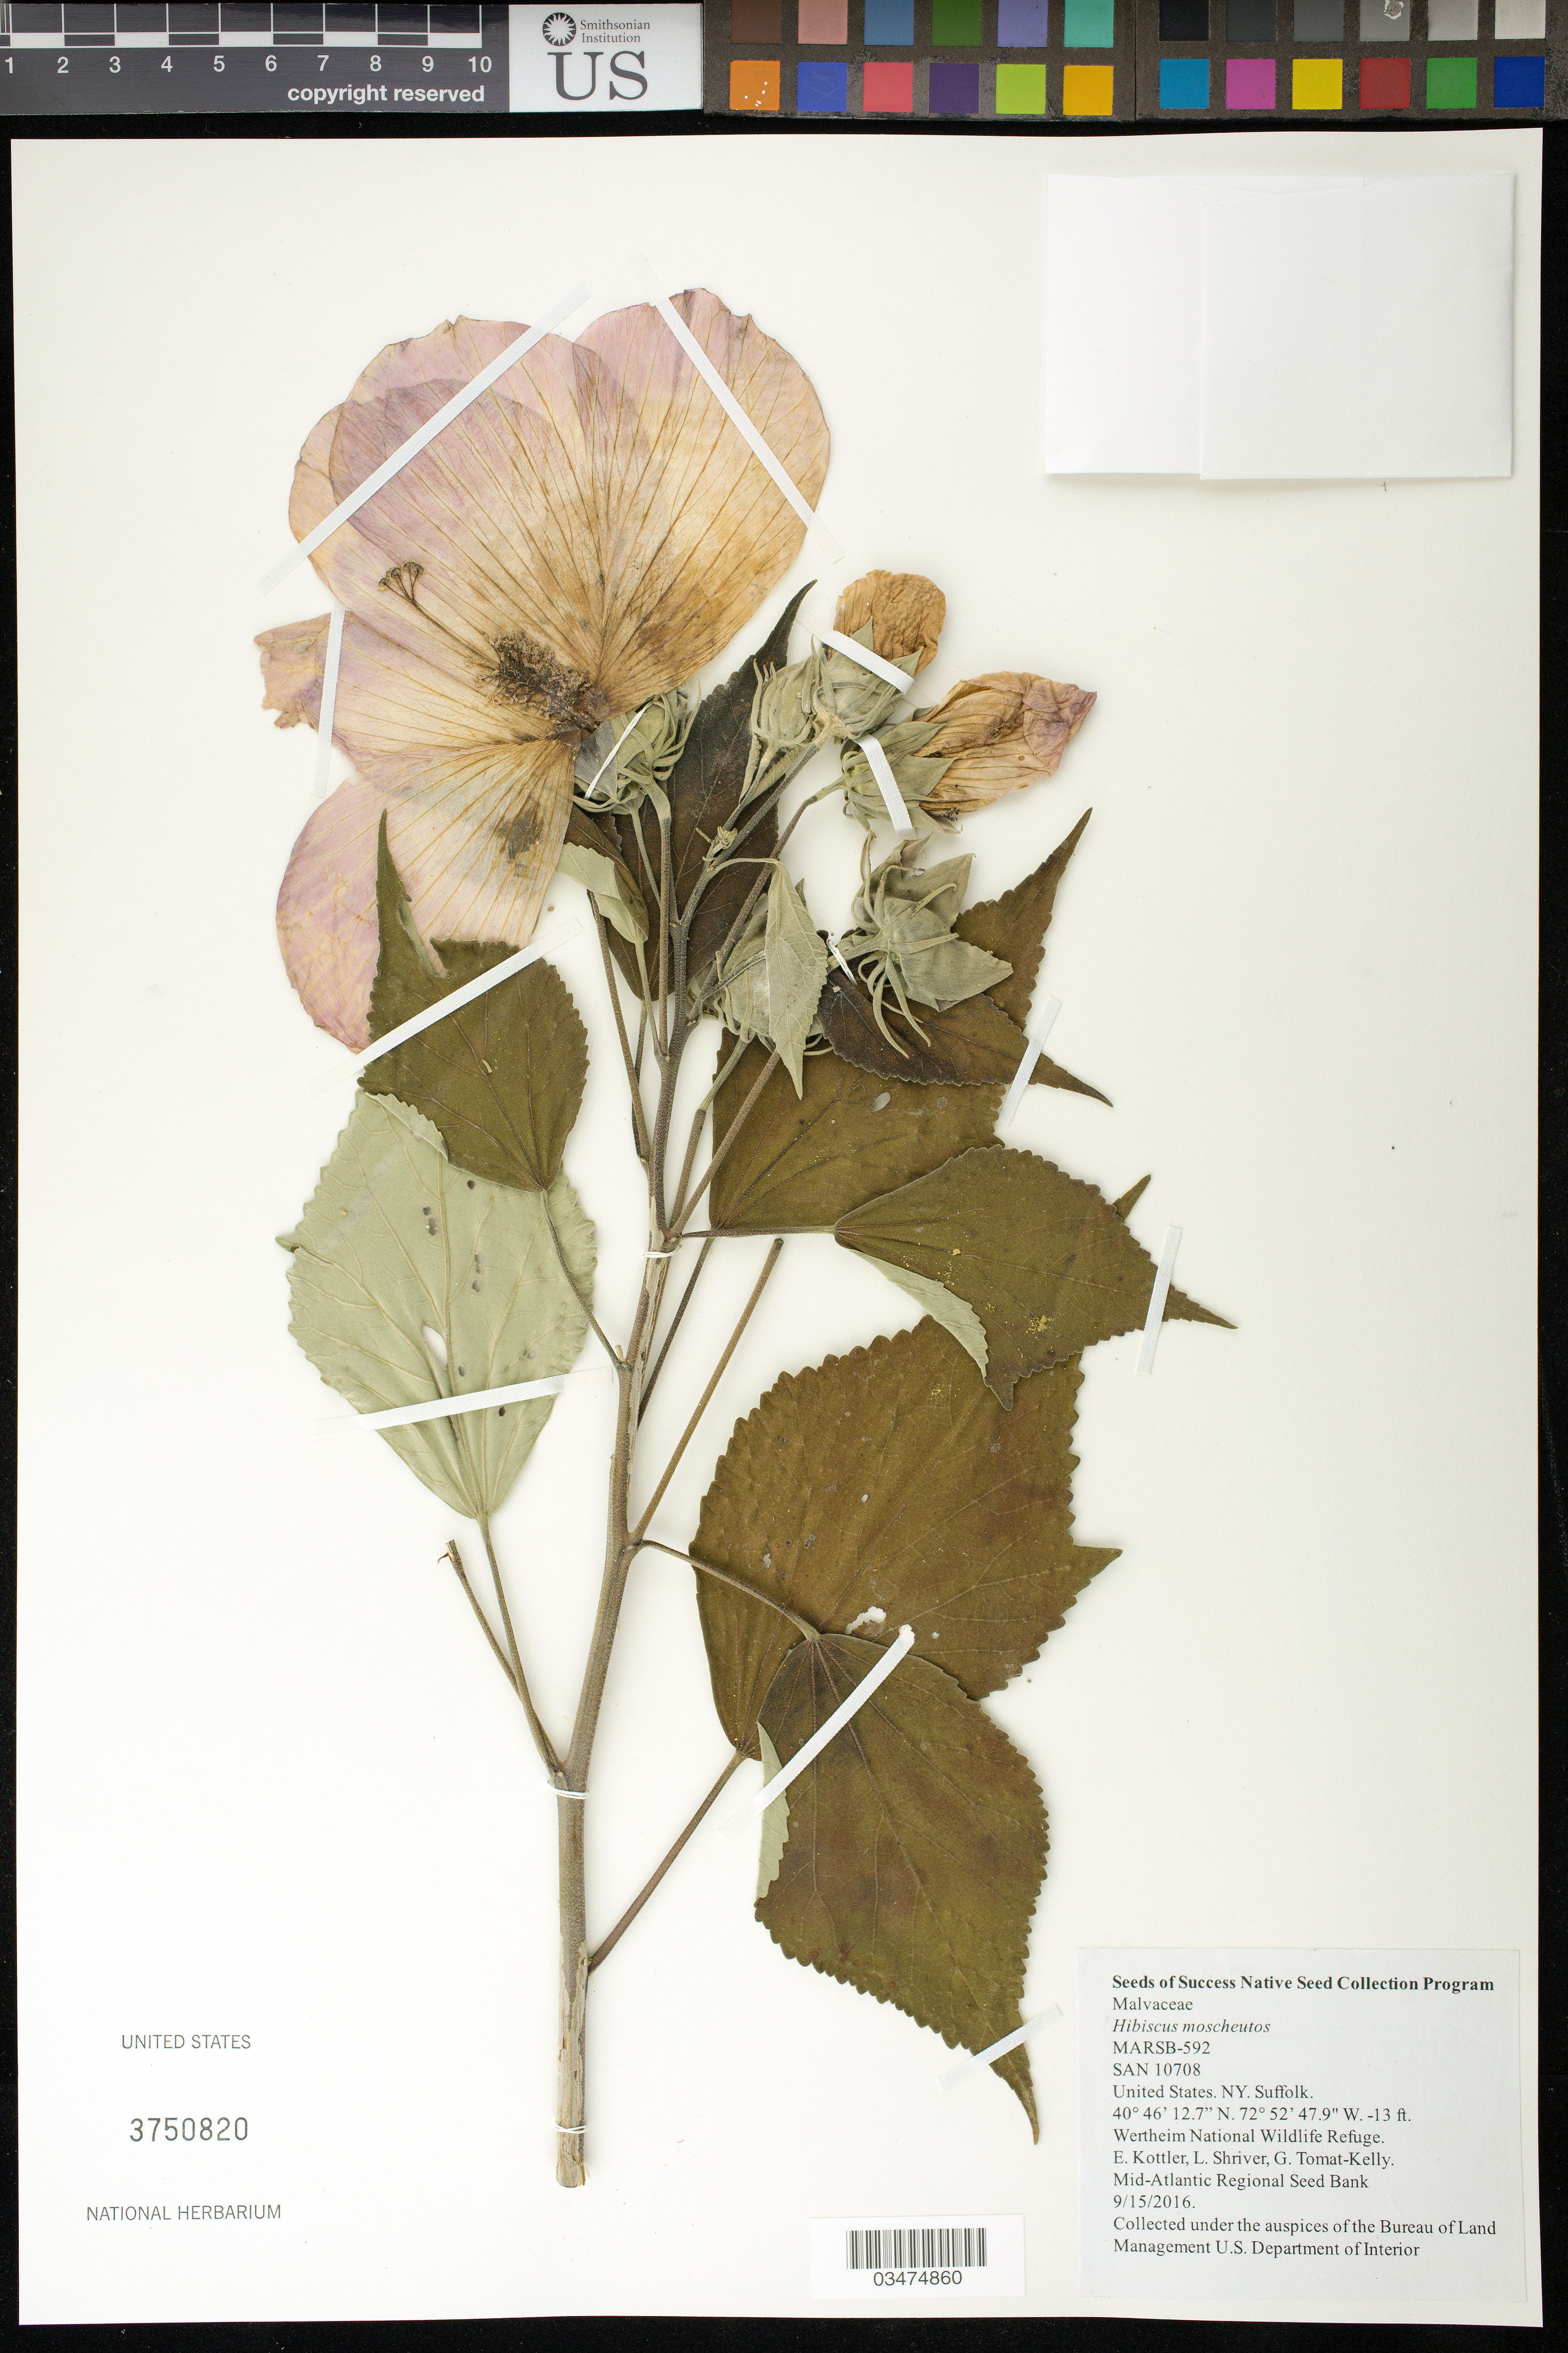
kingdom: Plantae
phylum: Tracheophyta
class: Magnoliopsida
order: Malvales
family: Malvaceae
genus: Hibiscus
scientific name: Hibiscus moscheutos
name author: L.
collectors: E. Kottler, G. Tomat-Kelly & L. Shriver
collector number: MARSB-592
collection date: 2016-09-15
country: United States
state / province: New York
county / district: Suffolk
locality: Wertheim National Wildlife Refuge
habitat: tidal high salt marsh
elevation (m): -4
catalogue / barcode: US 3750820